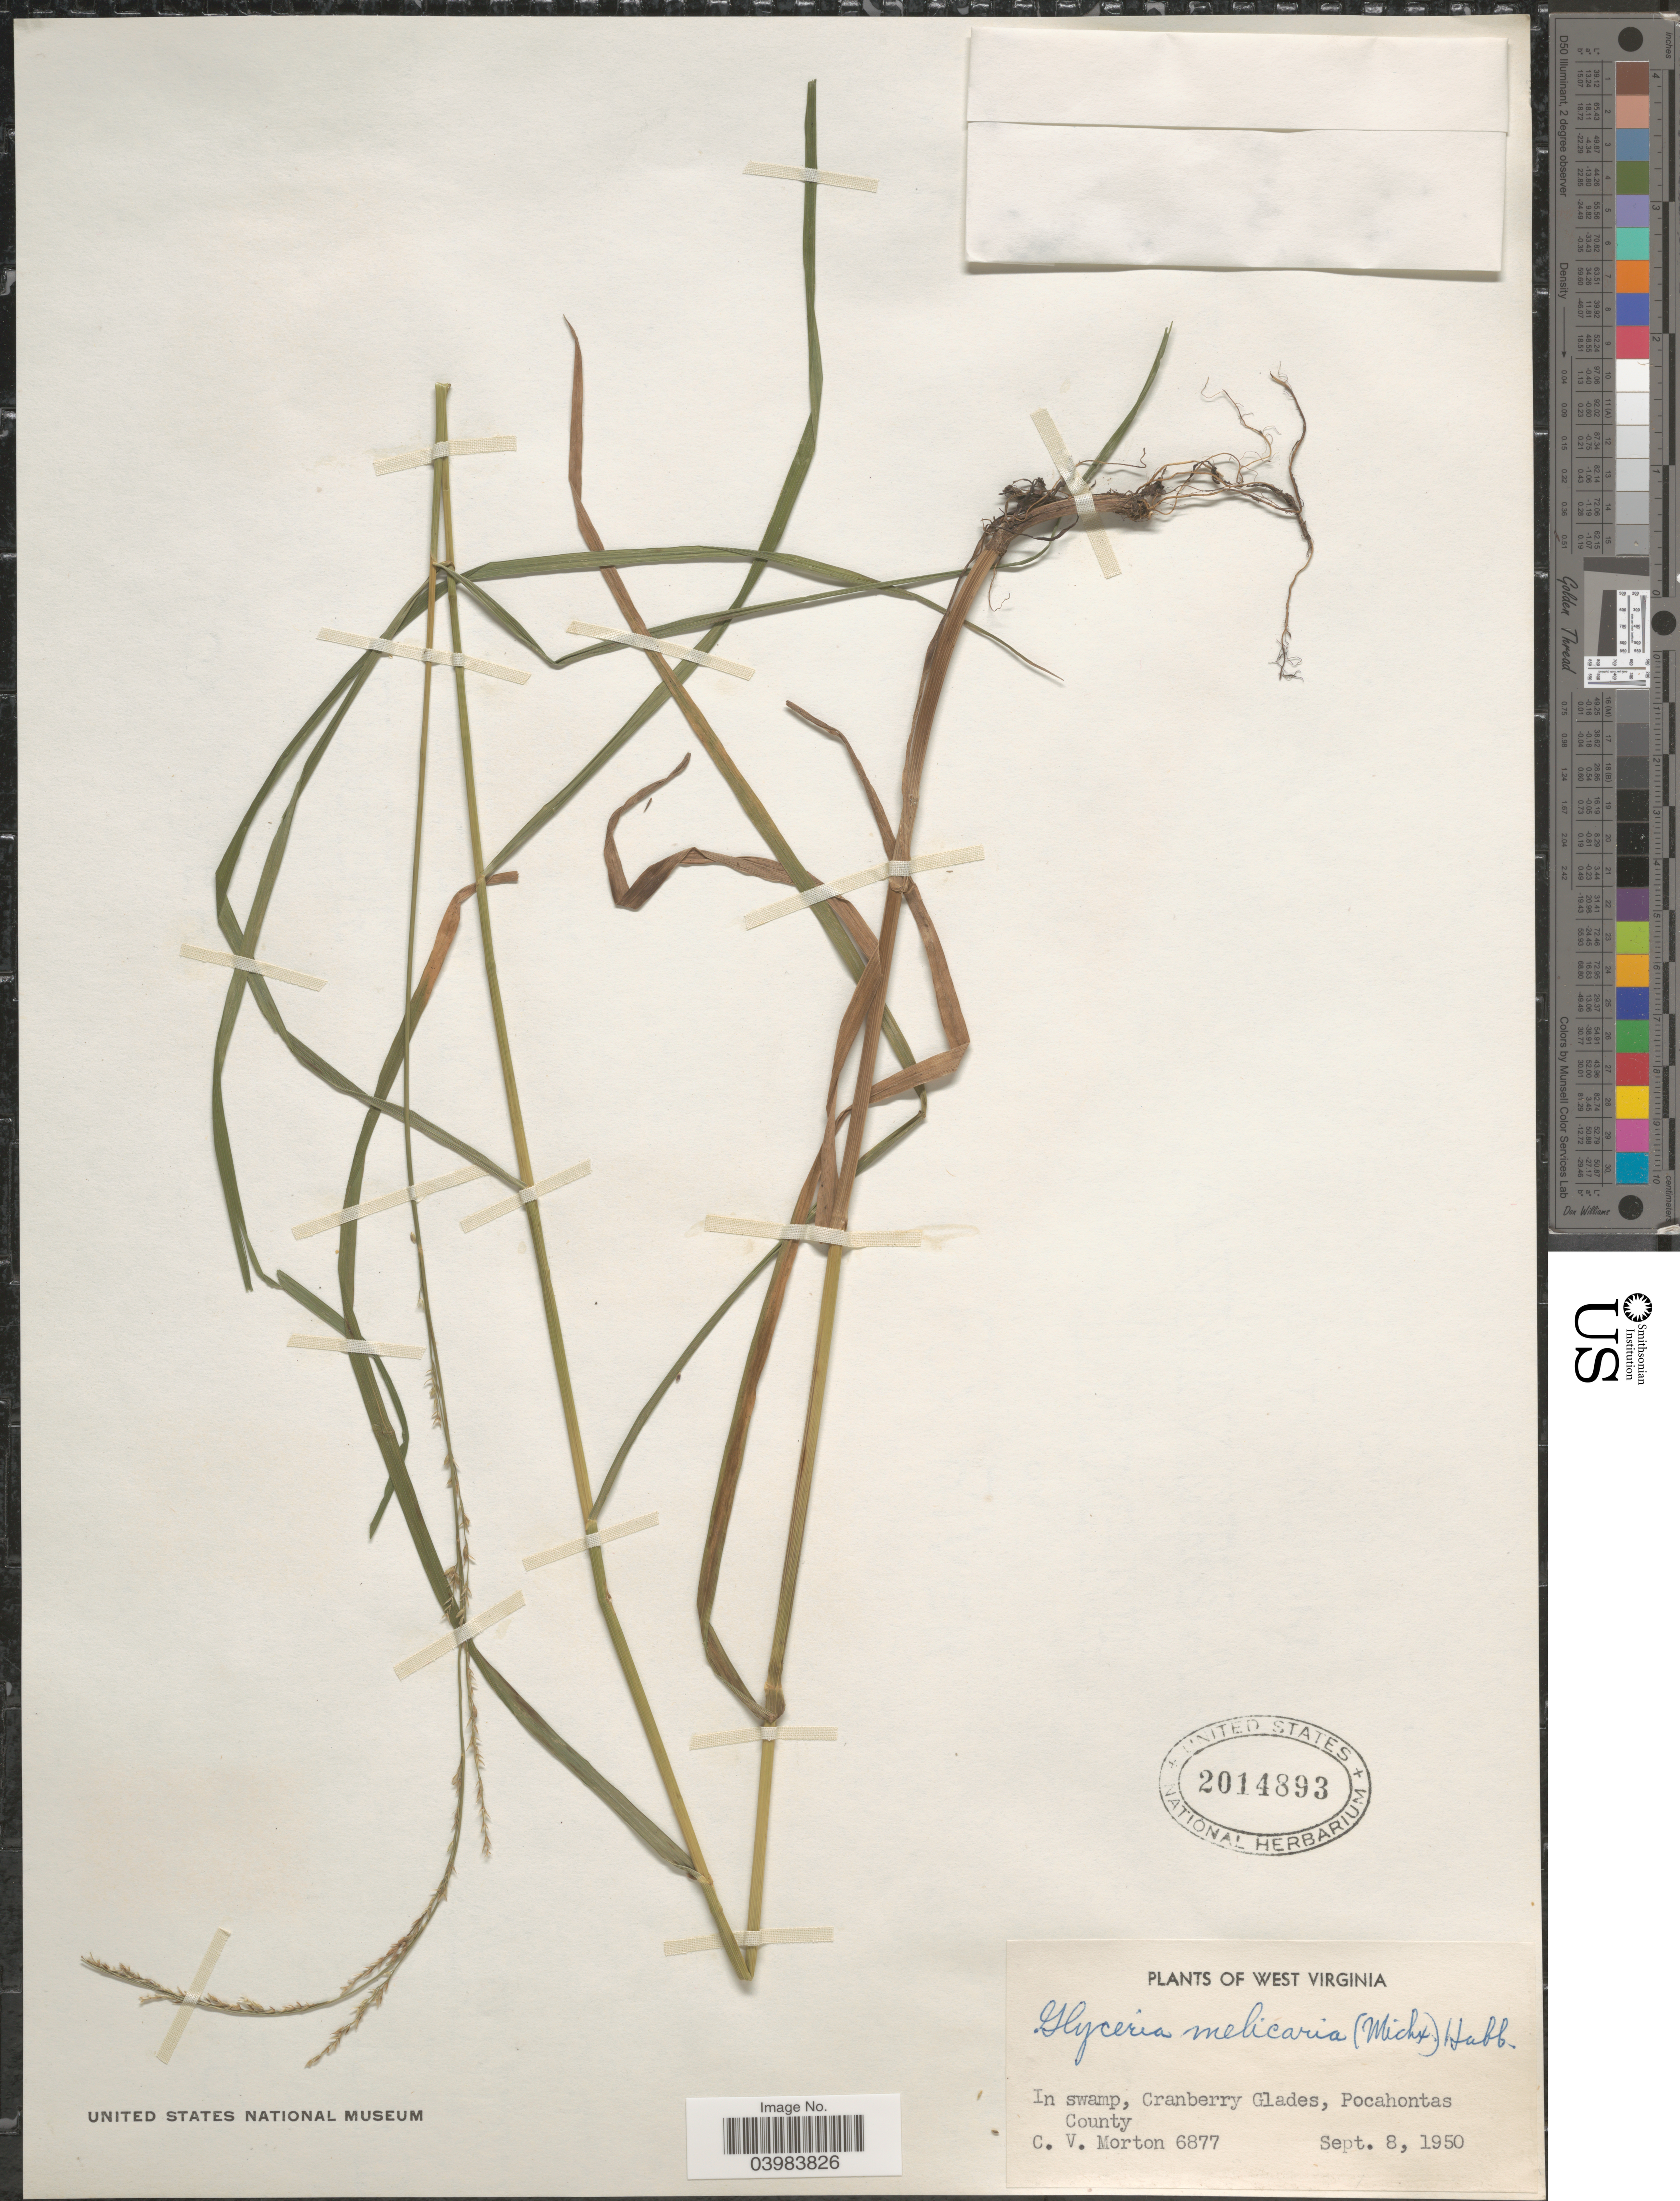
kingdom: Plantae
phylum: Tracheophyta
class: Liliopsida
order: Poales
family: Poaceae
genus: Glyceria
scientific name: Glyceria melicaria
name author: (Michx.) F.T. Hubb.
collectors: C. V. Morton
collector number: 6877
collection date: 1950-09-08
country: United States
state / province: West Virginia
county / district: Pocahontas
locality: Cranberry Glades, Pocahontas County.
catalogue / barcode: US 2014893